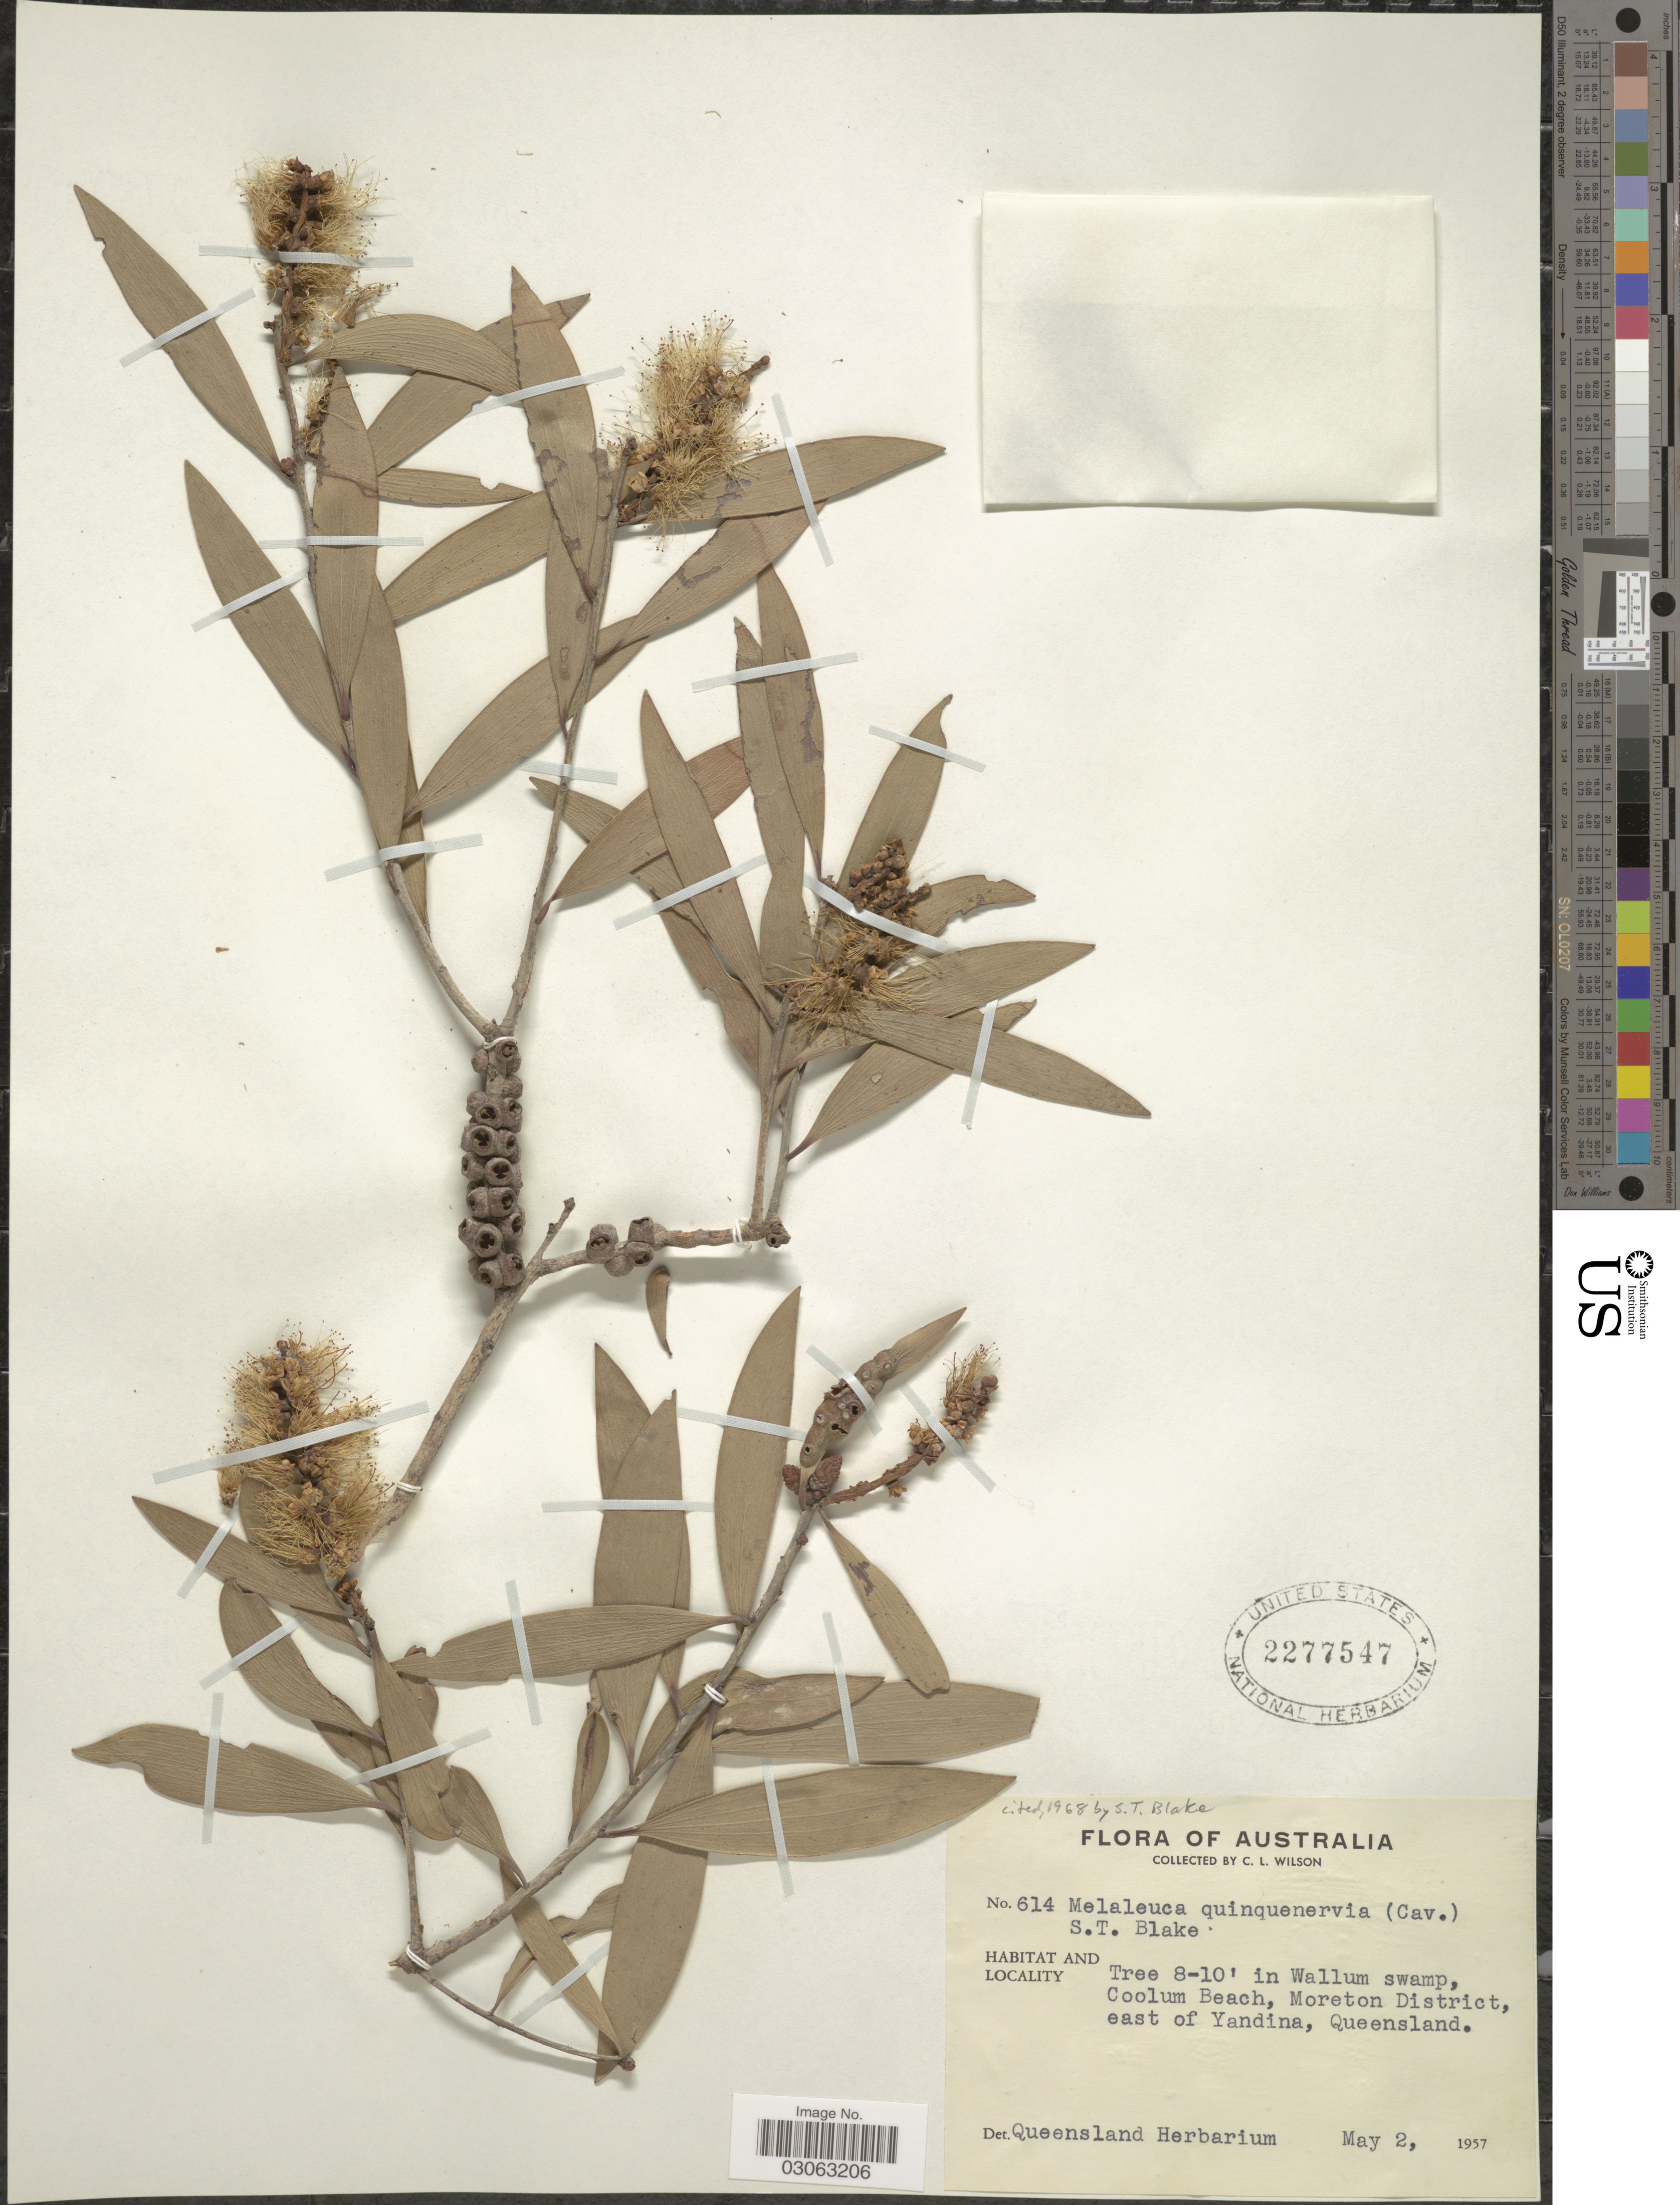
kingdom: Plantae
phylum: Tracheophyta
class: Magnoliopsida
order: Myrtales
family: Myrtaceae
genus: Melaleuca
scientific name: Melaleuca quinquenervia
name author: (Cav.) S.T. Blake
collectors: C. L. Wilson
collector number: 614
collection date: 1957-05-02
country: Australia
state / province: Queensland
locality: In Wallum swamp, Coolum Beach, Moreton District, east of Yandina.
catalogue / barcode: US 2277547